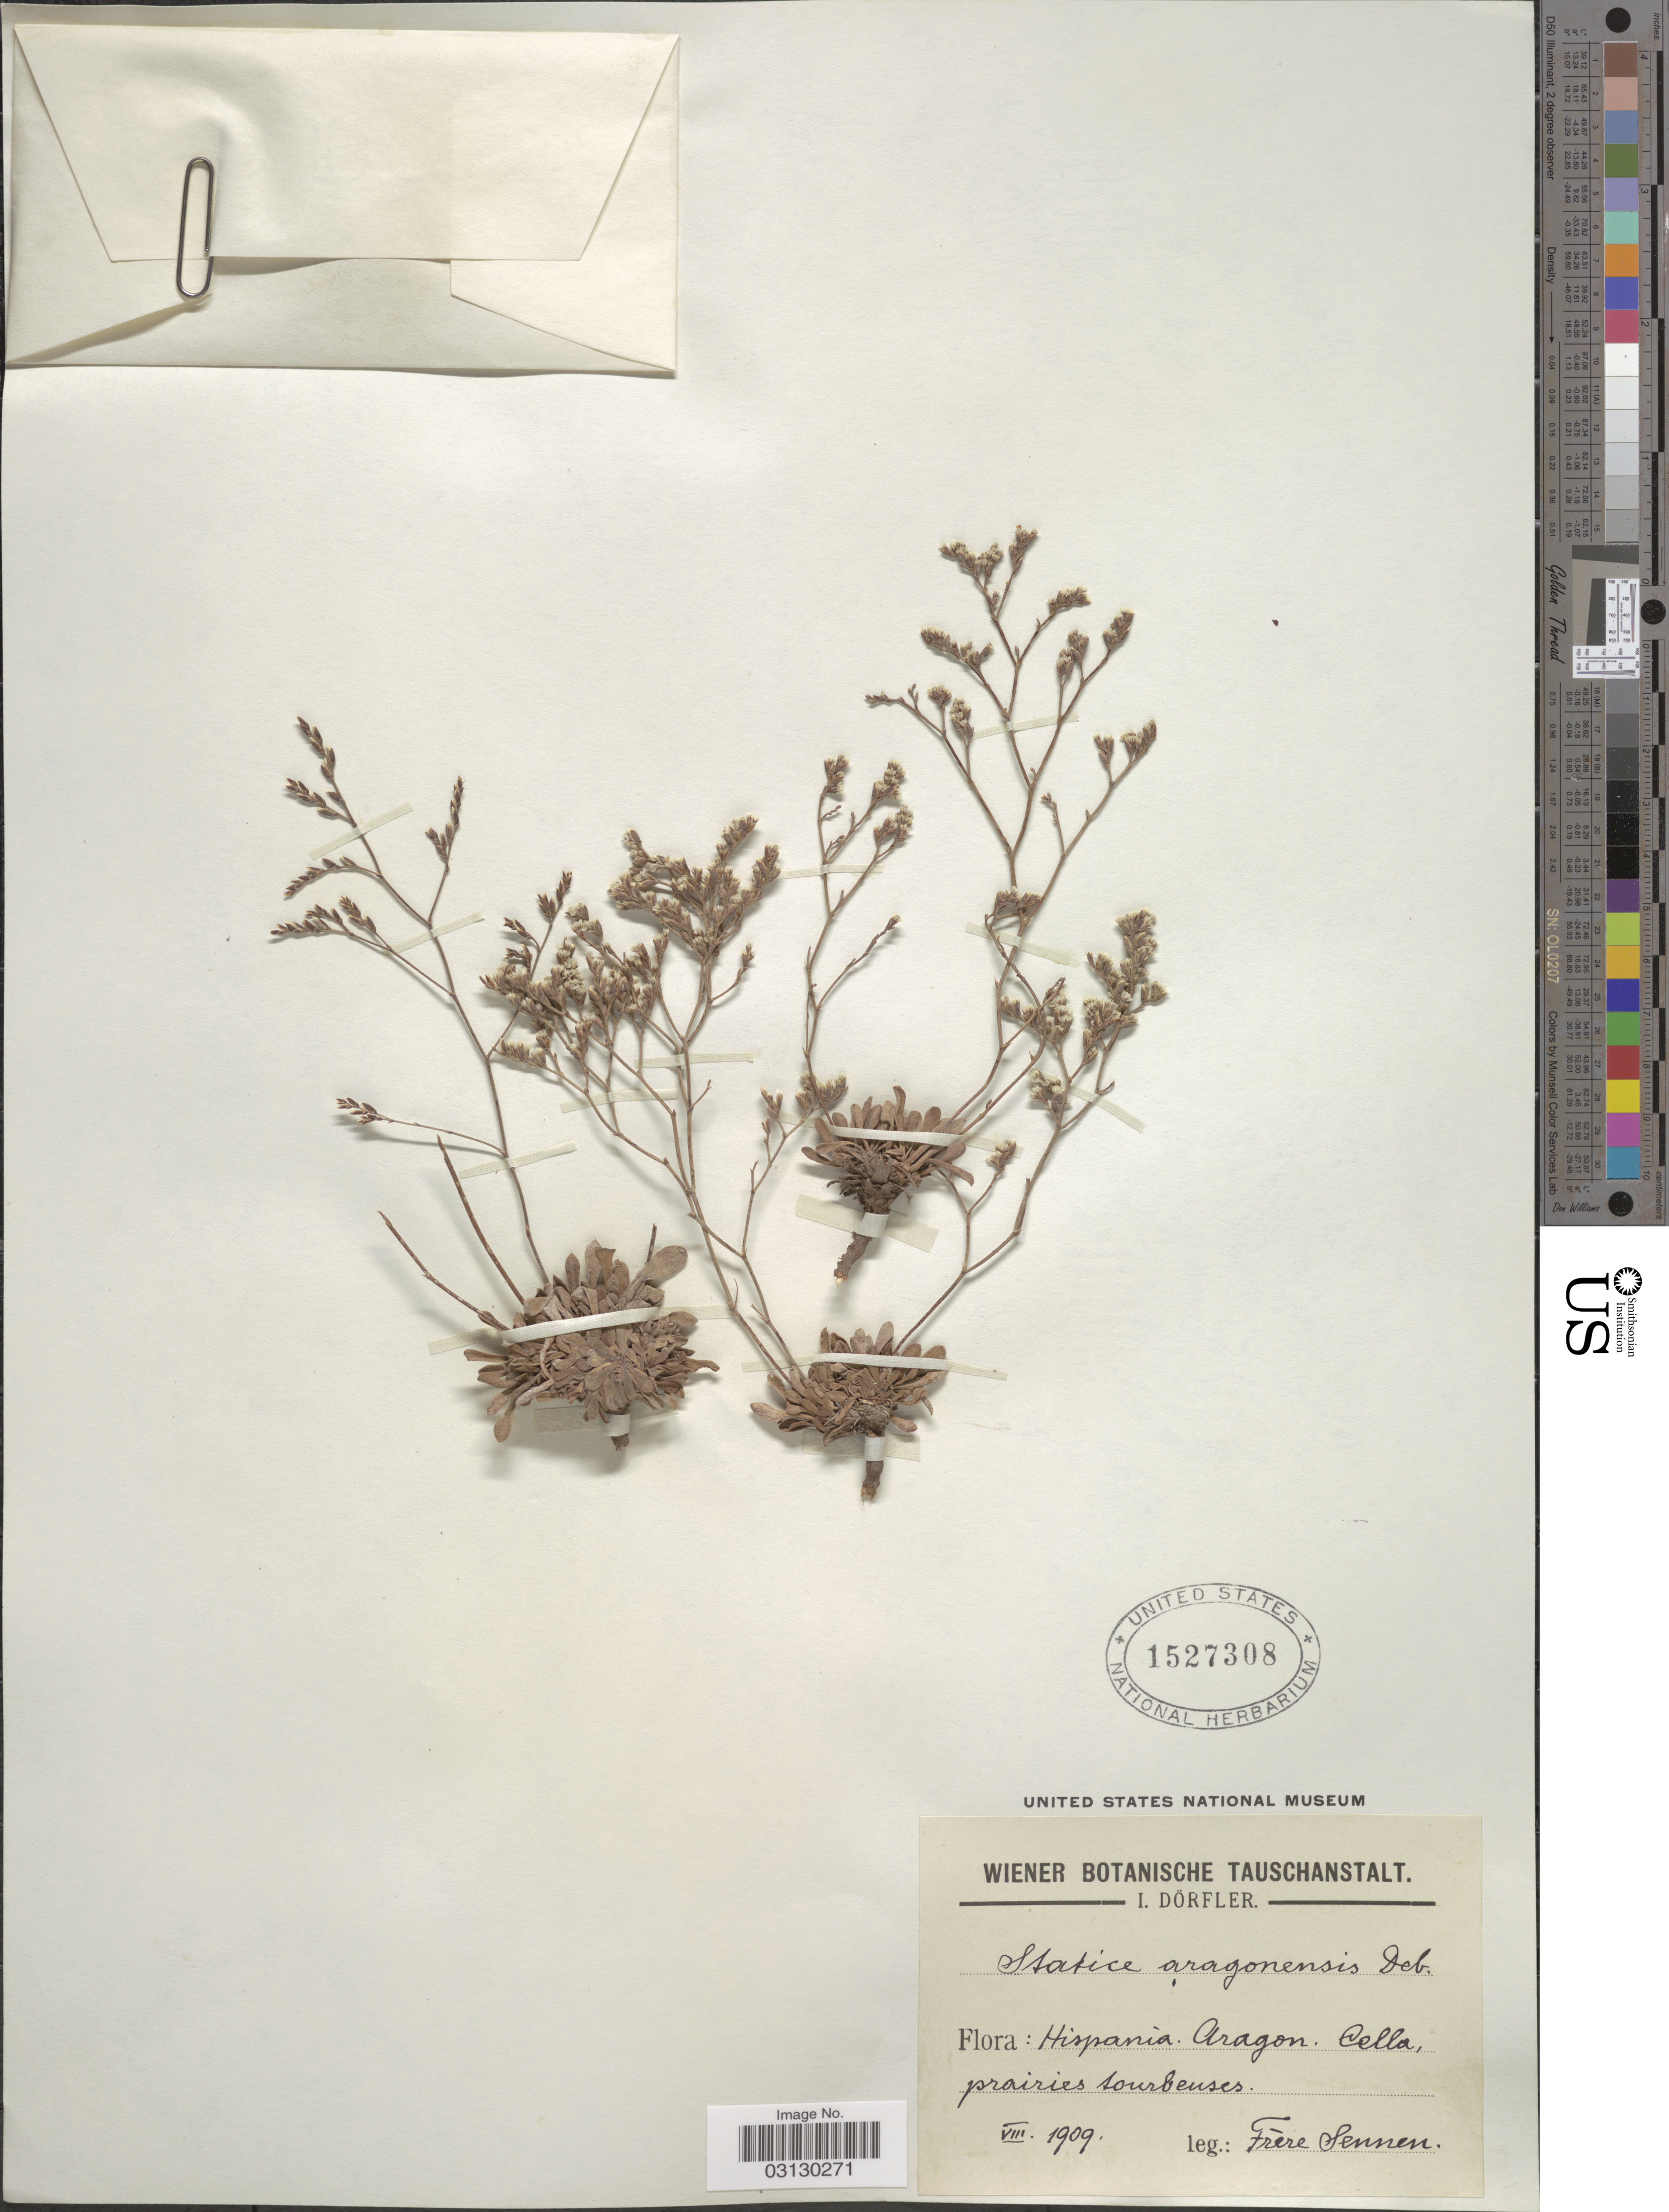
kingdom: Plantae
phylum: Tracheophyta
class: Magnoliopsida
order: Caryophyllales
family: Plumbaginaceae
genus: Limonium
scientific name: Limonium aragonense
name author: (Debeaux ex Willk.) Pignatti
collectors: E. Sennen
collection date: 1909-08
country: Spain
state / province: Aragón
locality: Hispania. Aragon. Cella, prairies sourbeuses.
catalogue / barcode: US 1527308